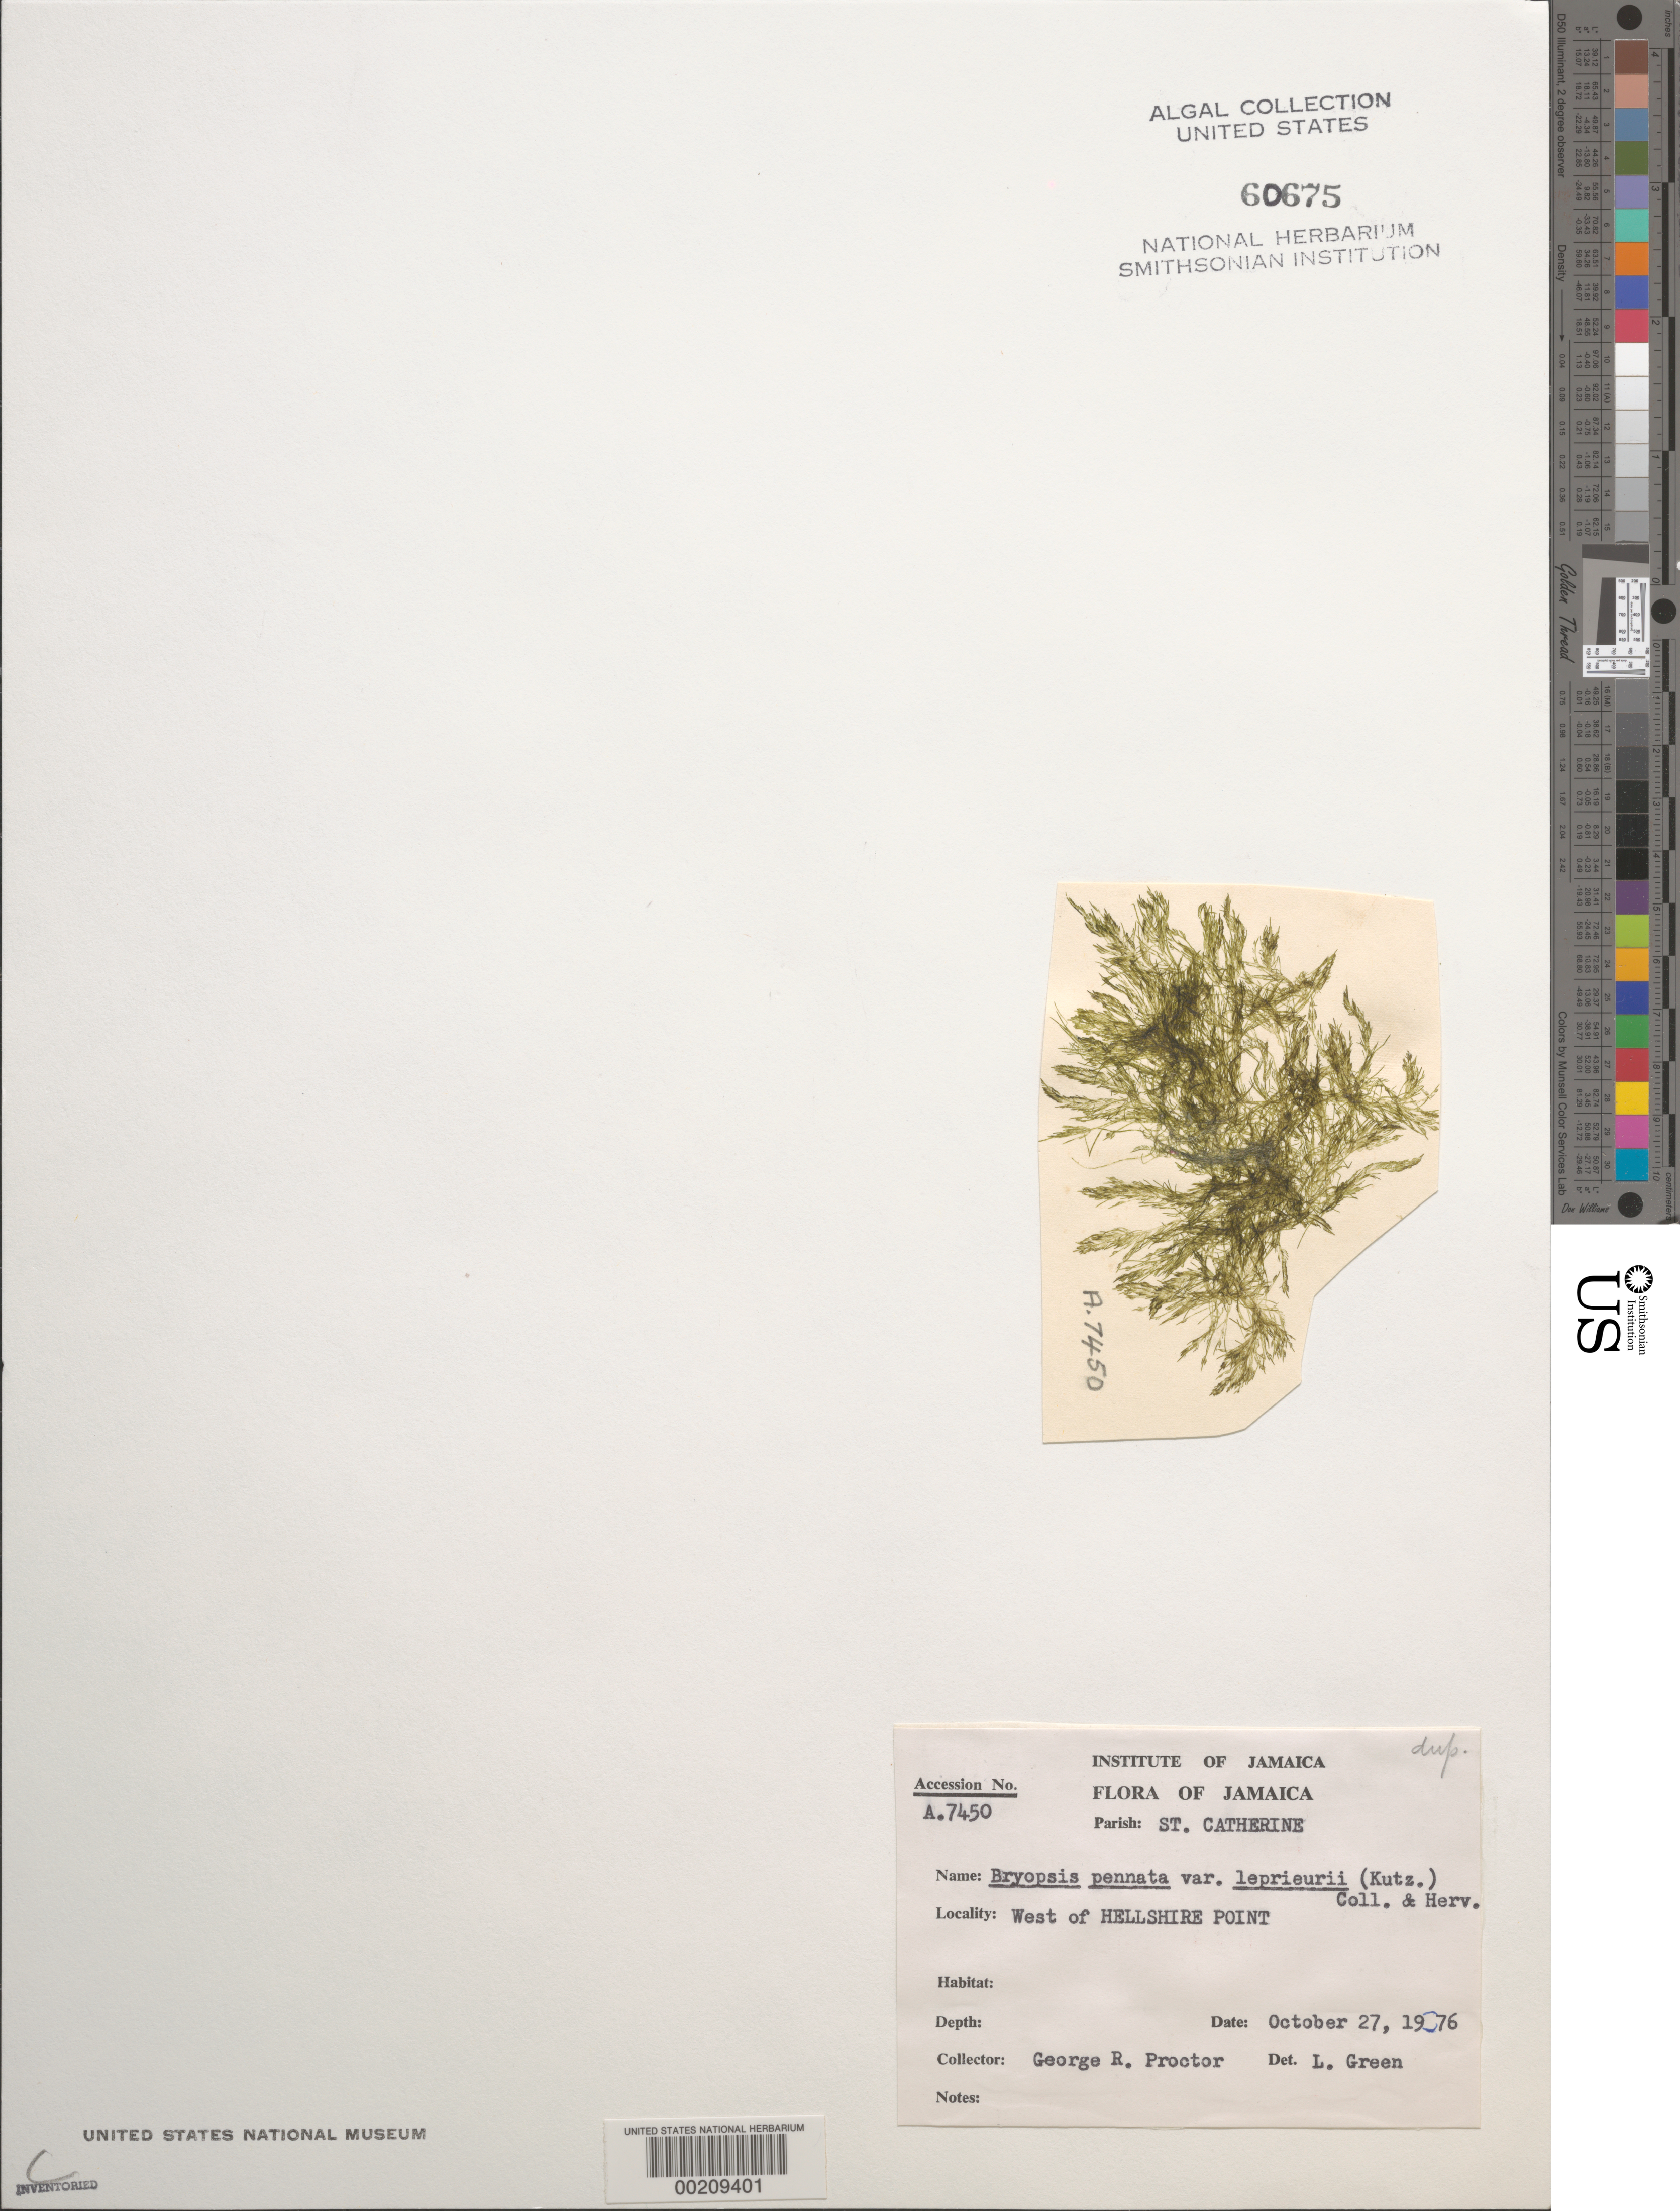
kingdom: Plantae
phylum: Chlorophyta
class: Ulvophyceae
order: Bryopsidales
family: Bryopsidaceae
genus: Bryopsis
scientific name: Bryopsis pennata var. leprieurii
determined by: Green, L.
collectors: G. R. Proctor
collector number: A,7450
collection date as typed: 27 Oct 1976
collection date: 1976-10-27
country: Jamaica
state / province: Saint Catherine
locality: West of hellshire point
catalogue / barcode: US 60675